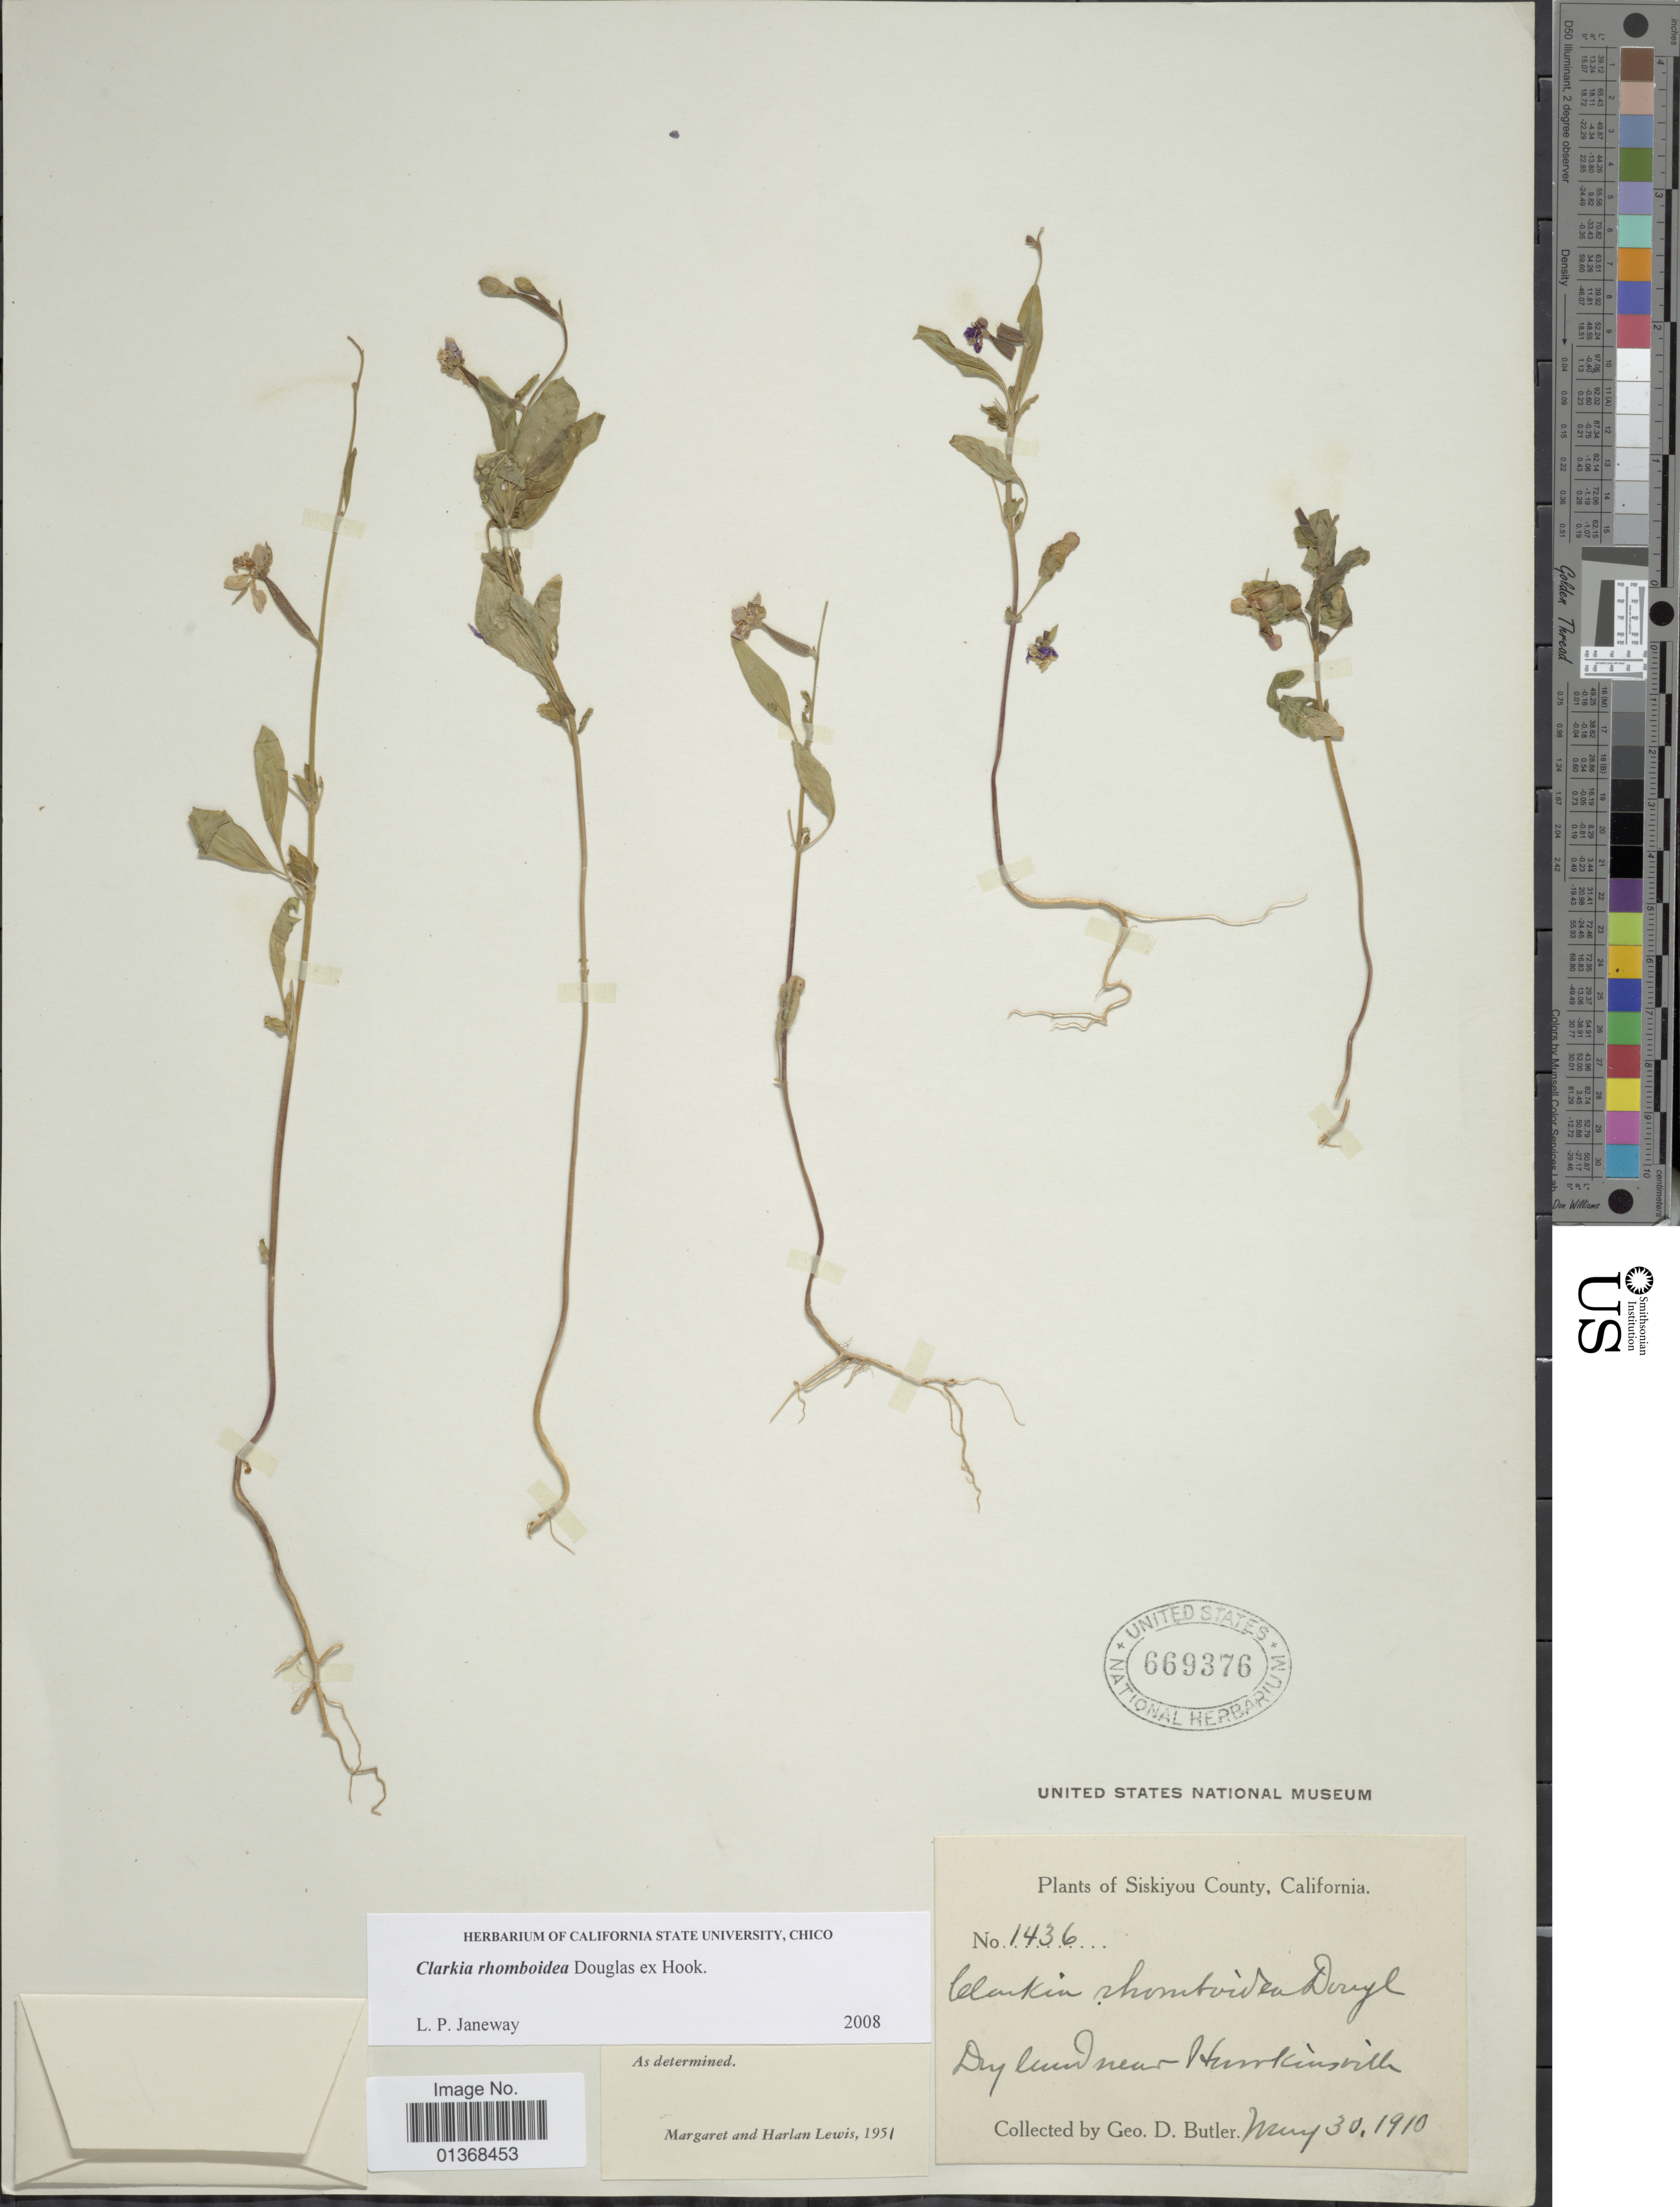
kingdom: Plantae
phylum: Tracheophyta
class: Magnoliopsida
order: Myrtales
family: Onagraceae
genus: Clarkia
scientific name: Clarkia rhomboidea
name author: Douglas ex Hook.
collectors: G. D. Butler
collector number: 1436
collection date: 1910-05-30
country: United States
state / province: California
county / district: Siskiyou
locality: Siskiyou County, Dry land near Hawkinsville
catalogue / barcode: US 669376